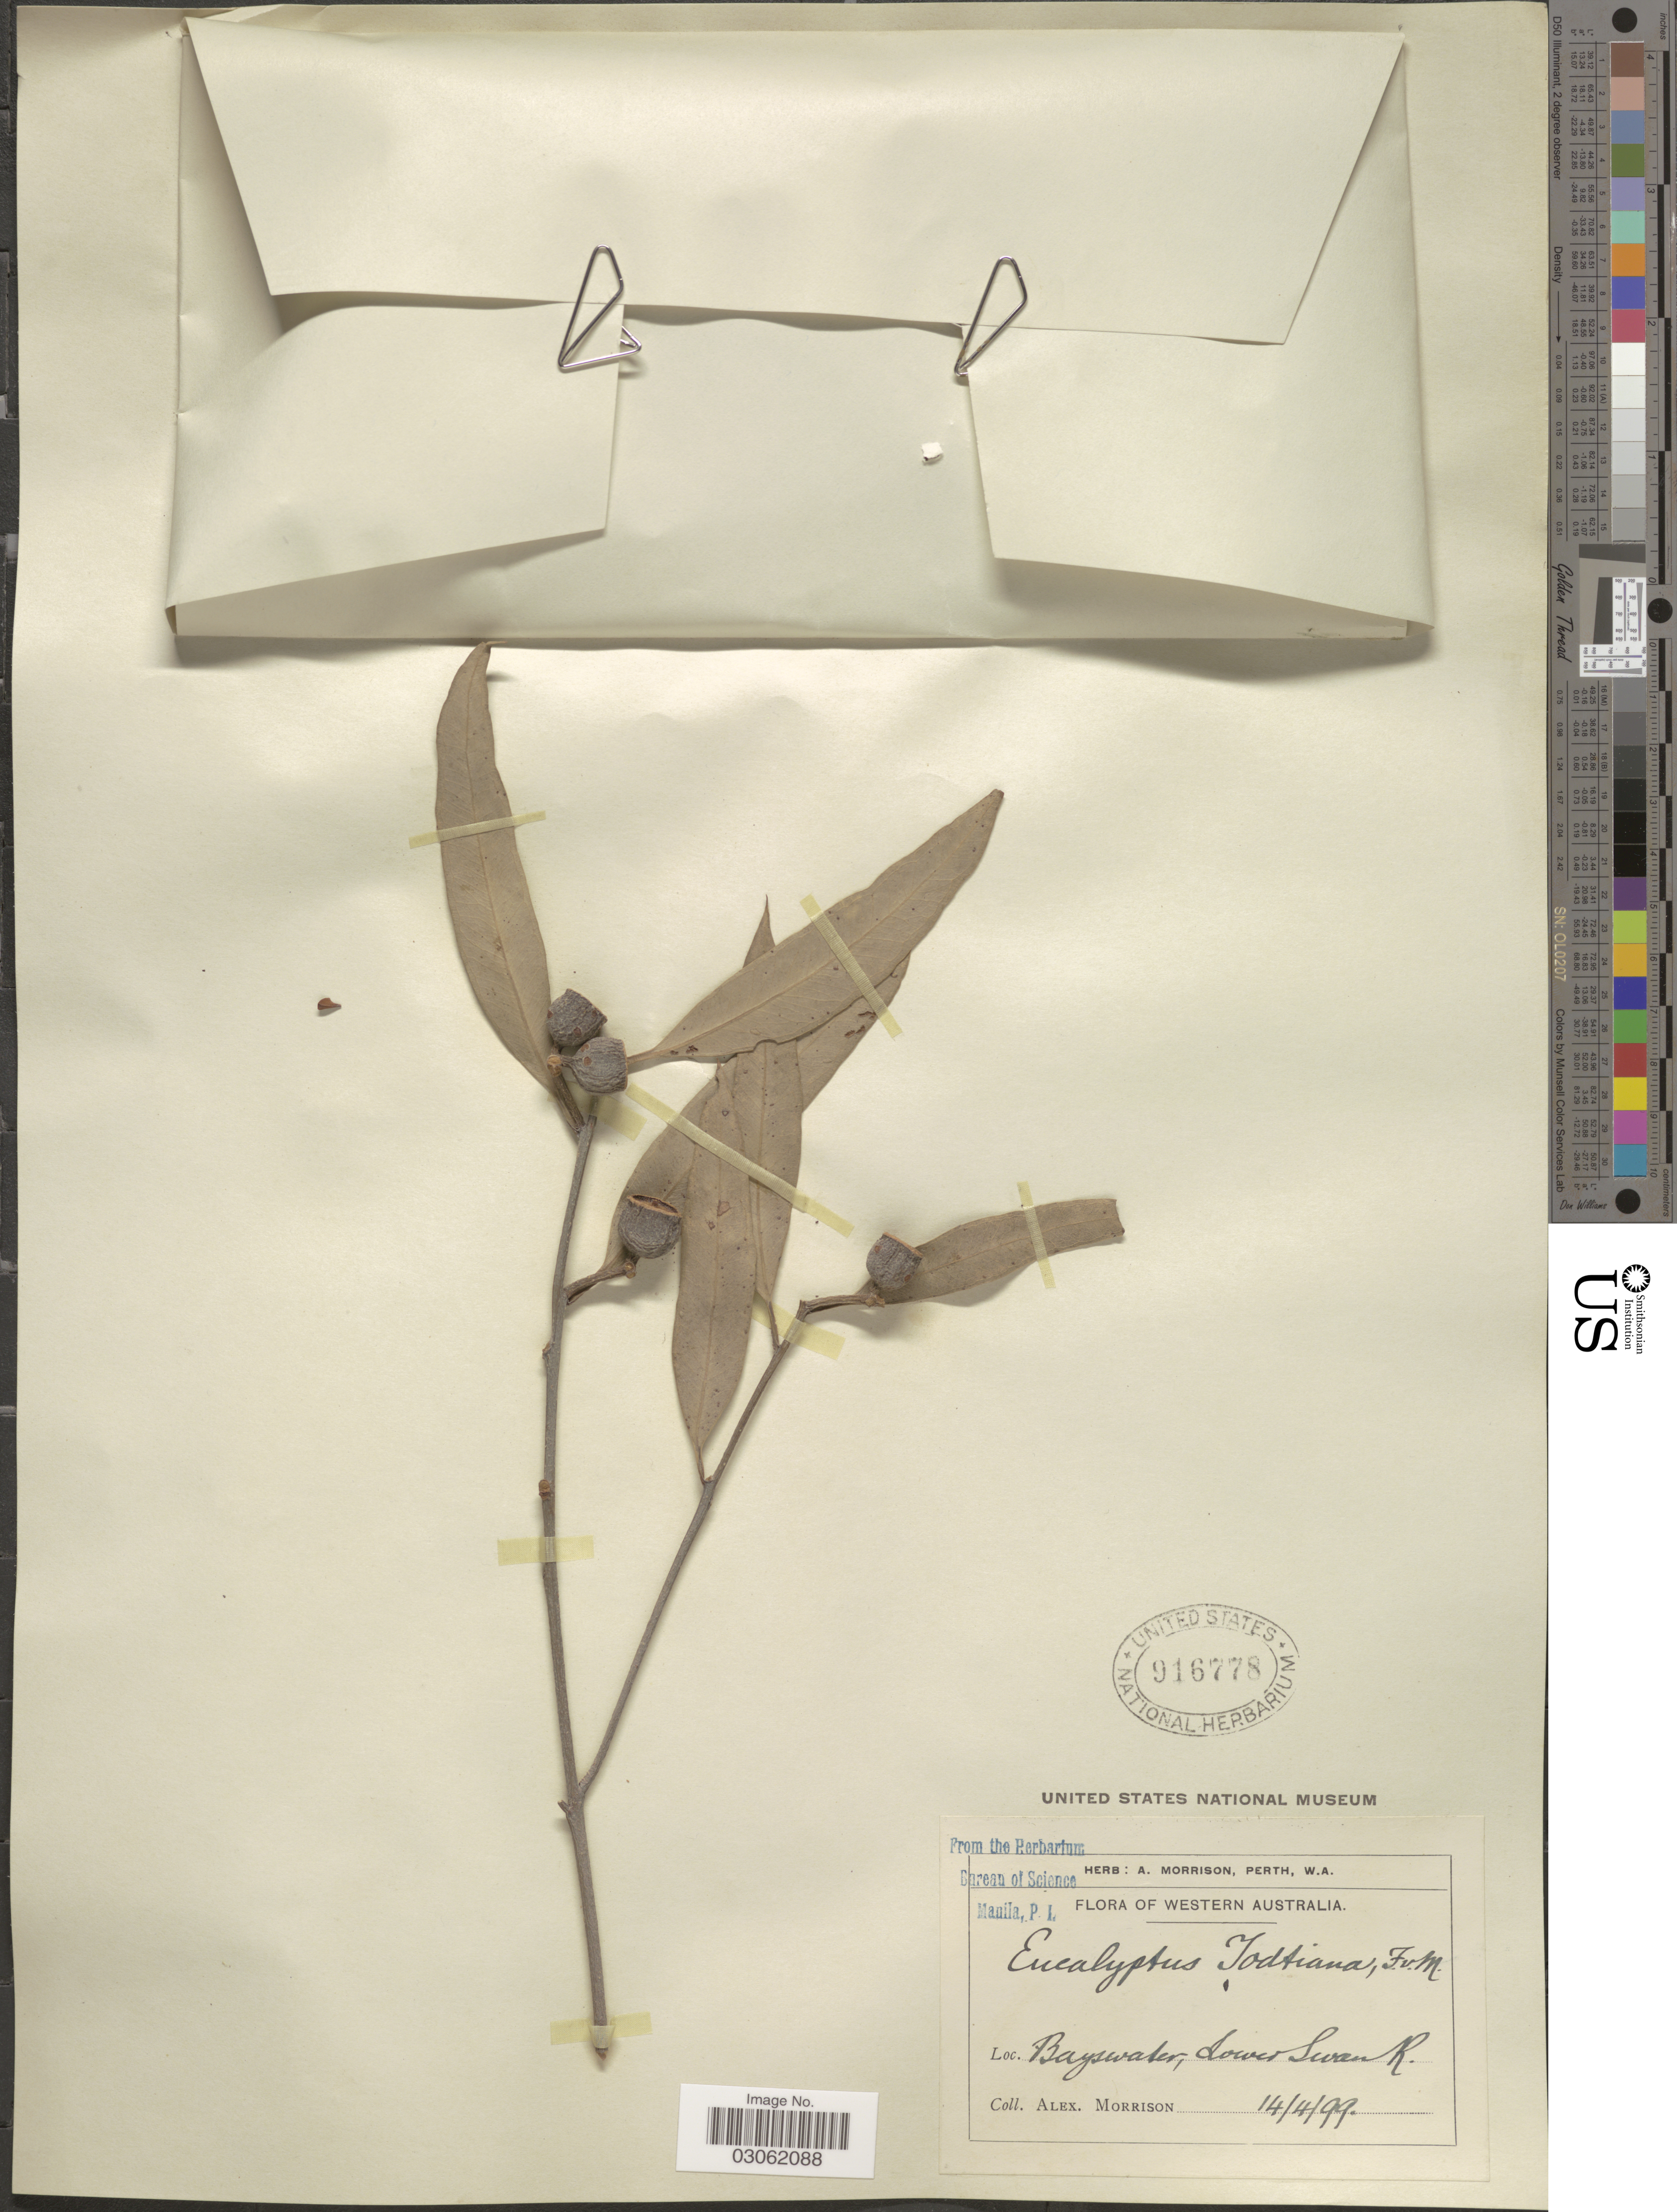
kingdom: Plantae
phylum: Tracheophyta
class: Magnoliopsida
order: Myrtales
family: Myrtaceae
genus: Eucalyptus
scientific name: Eucalyptus todtiana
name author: F. Muell.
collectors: A. Morrison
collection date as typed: Transcribed d/m/y: 14/4/99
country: Australia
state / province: Western Australia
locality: Bayswater, Lower Swan R.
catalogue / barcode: US 916778